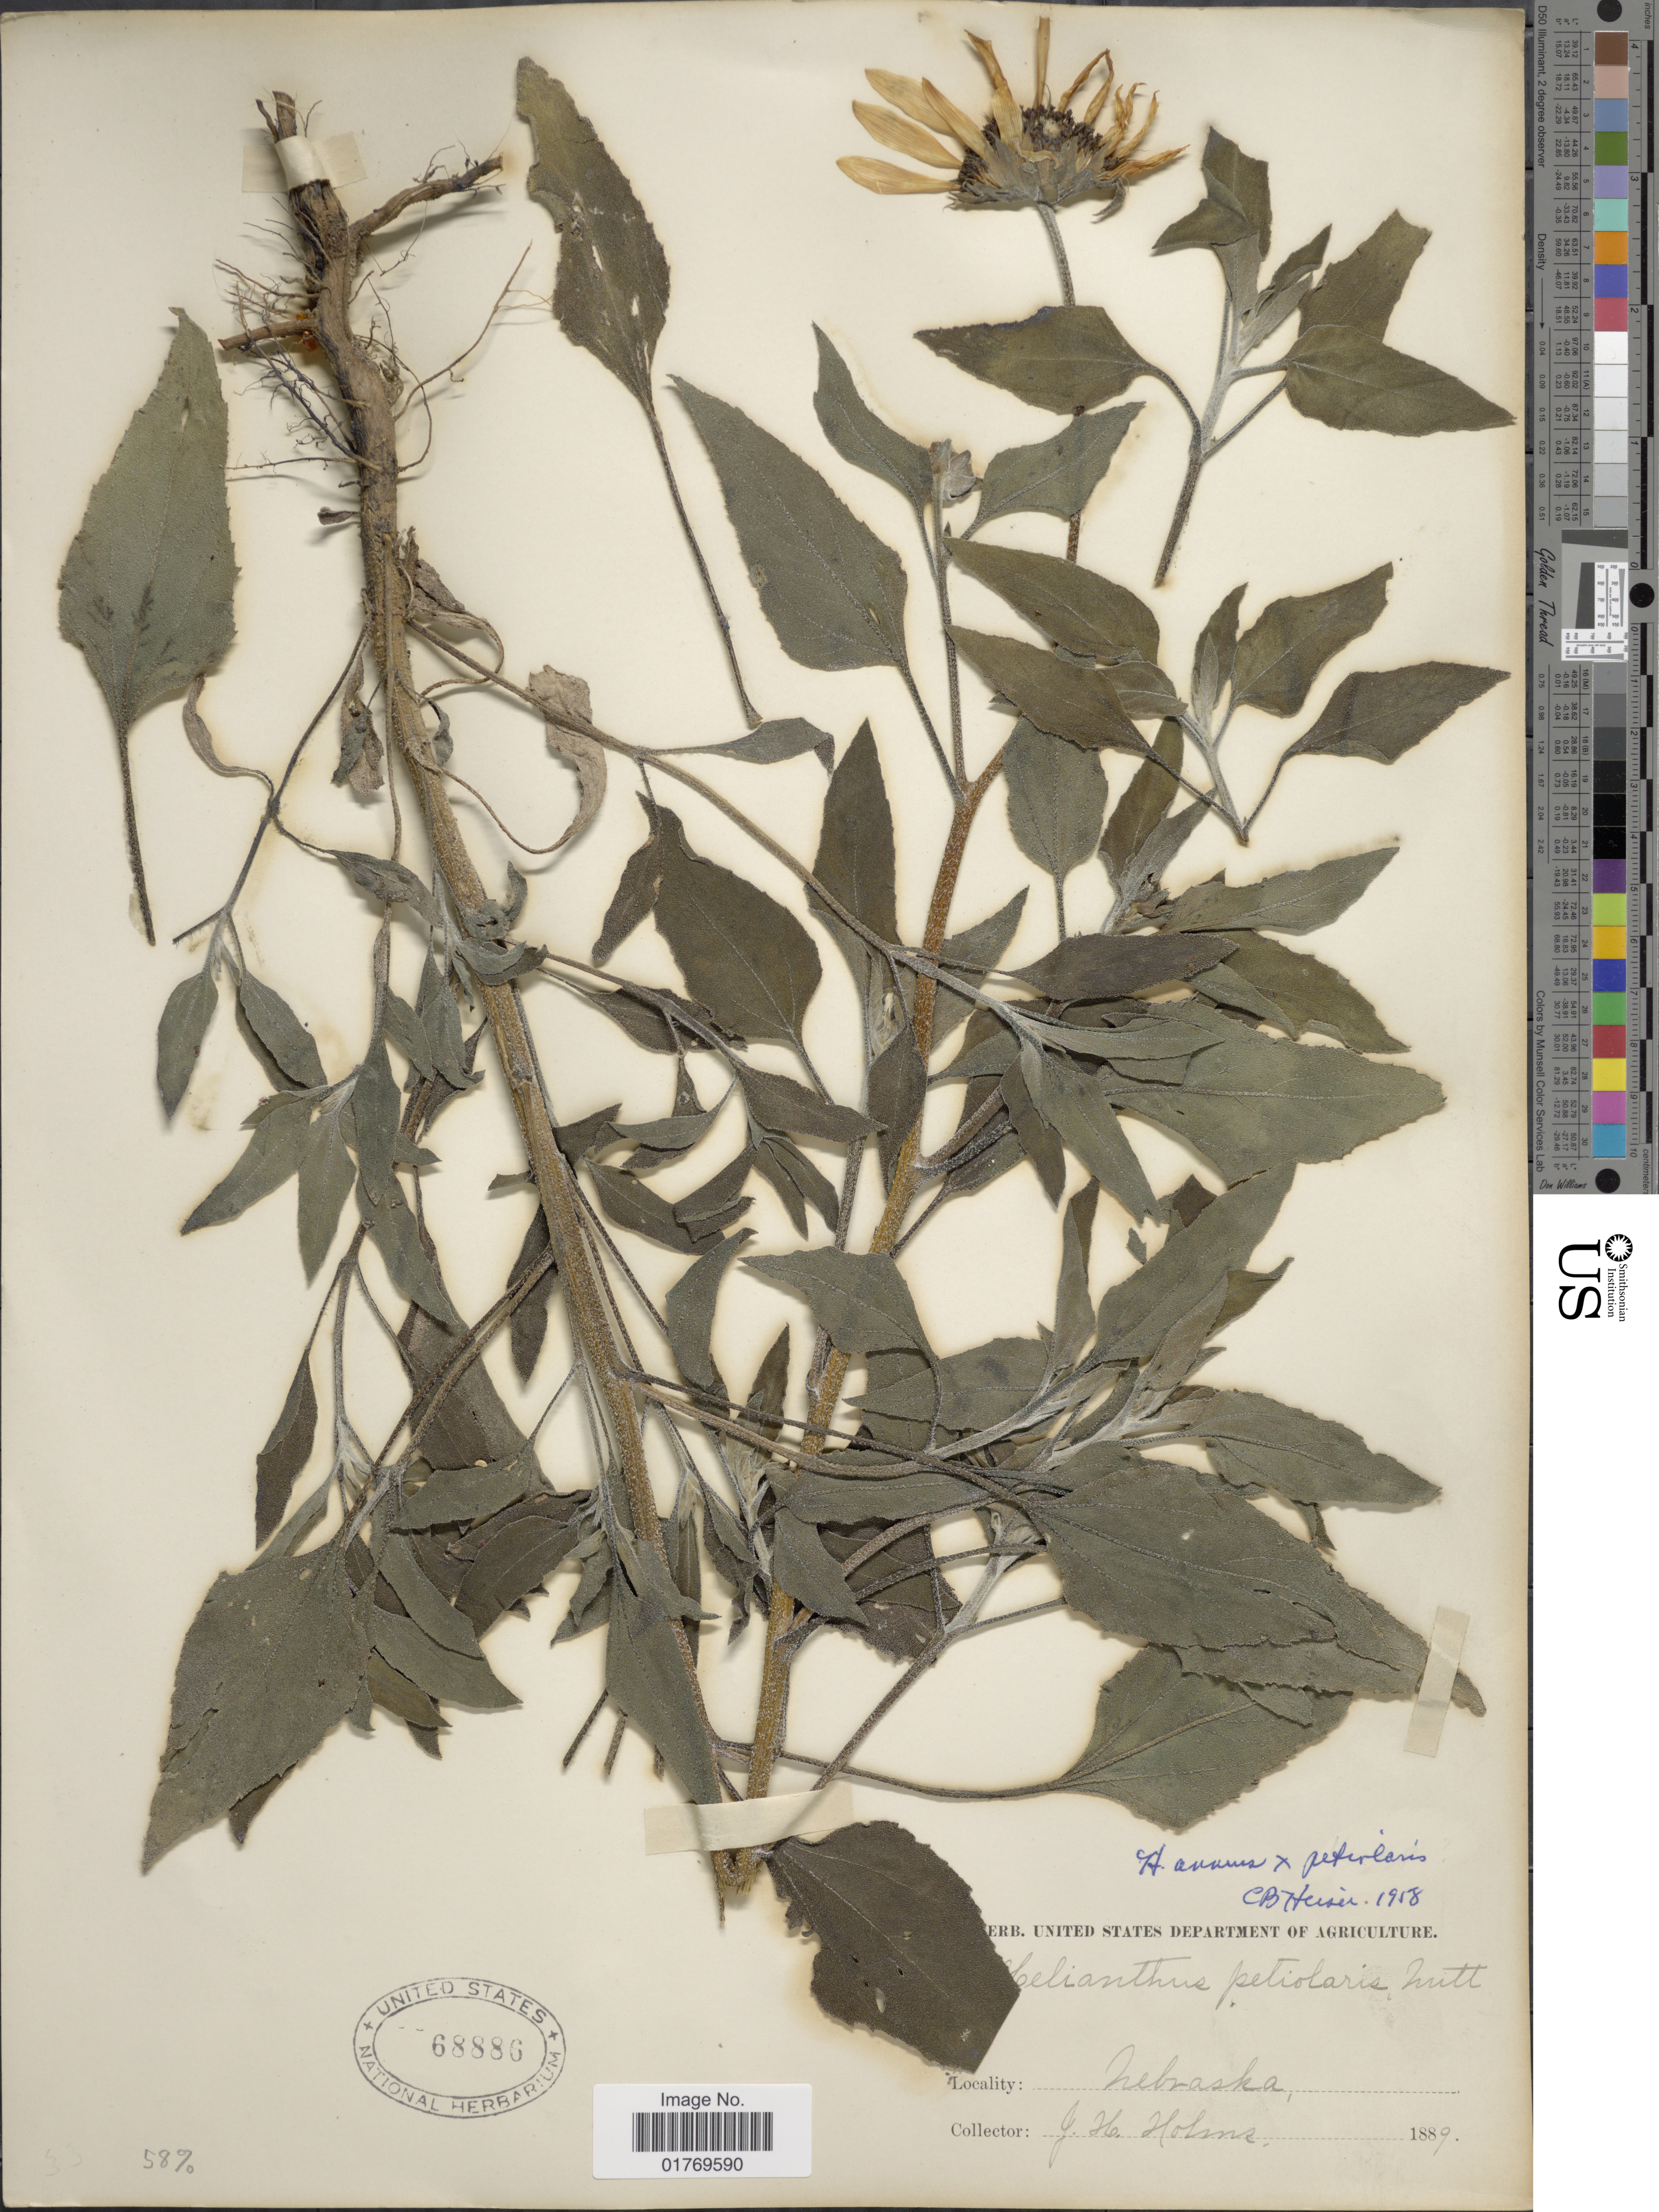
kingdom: Plantae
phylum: Tracheophyta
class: Magnoliopsida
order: Asterales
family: Asteraceae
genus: Helianthus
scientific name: Helianthus annuus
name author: L.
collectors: J. H. Holms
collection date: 1889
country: United States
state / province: Nebraska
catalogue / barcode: US 68886